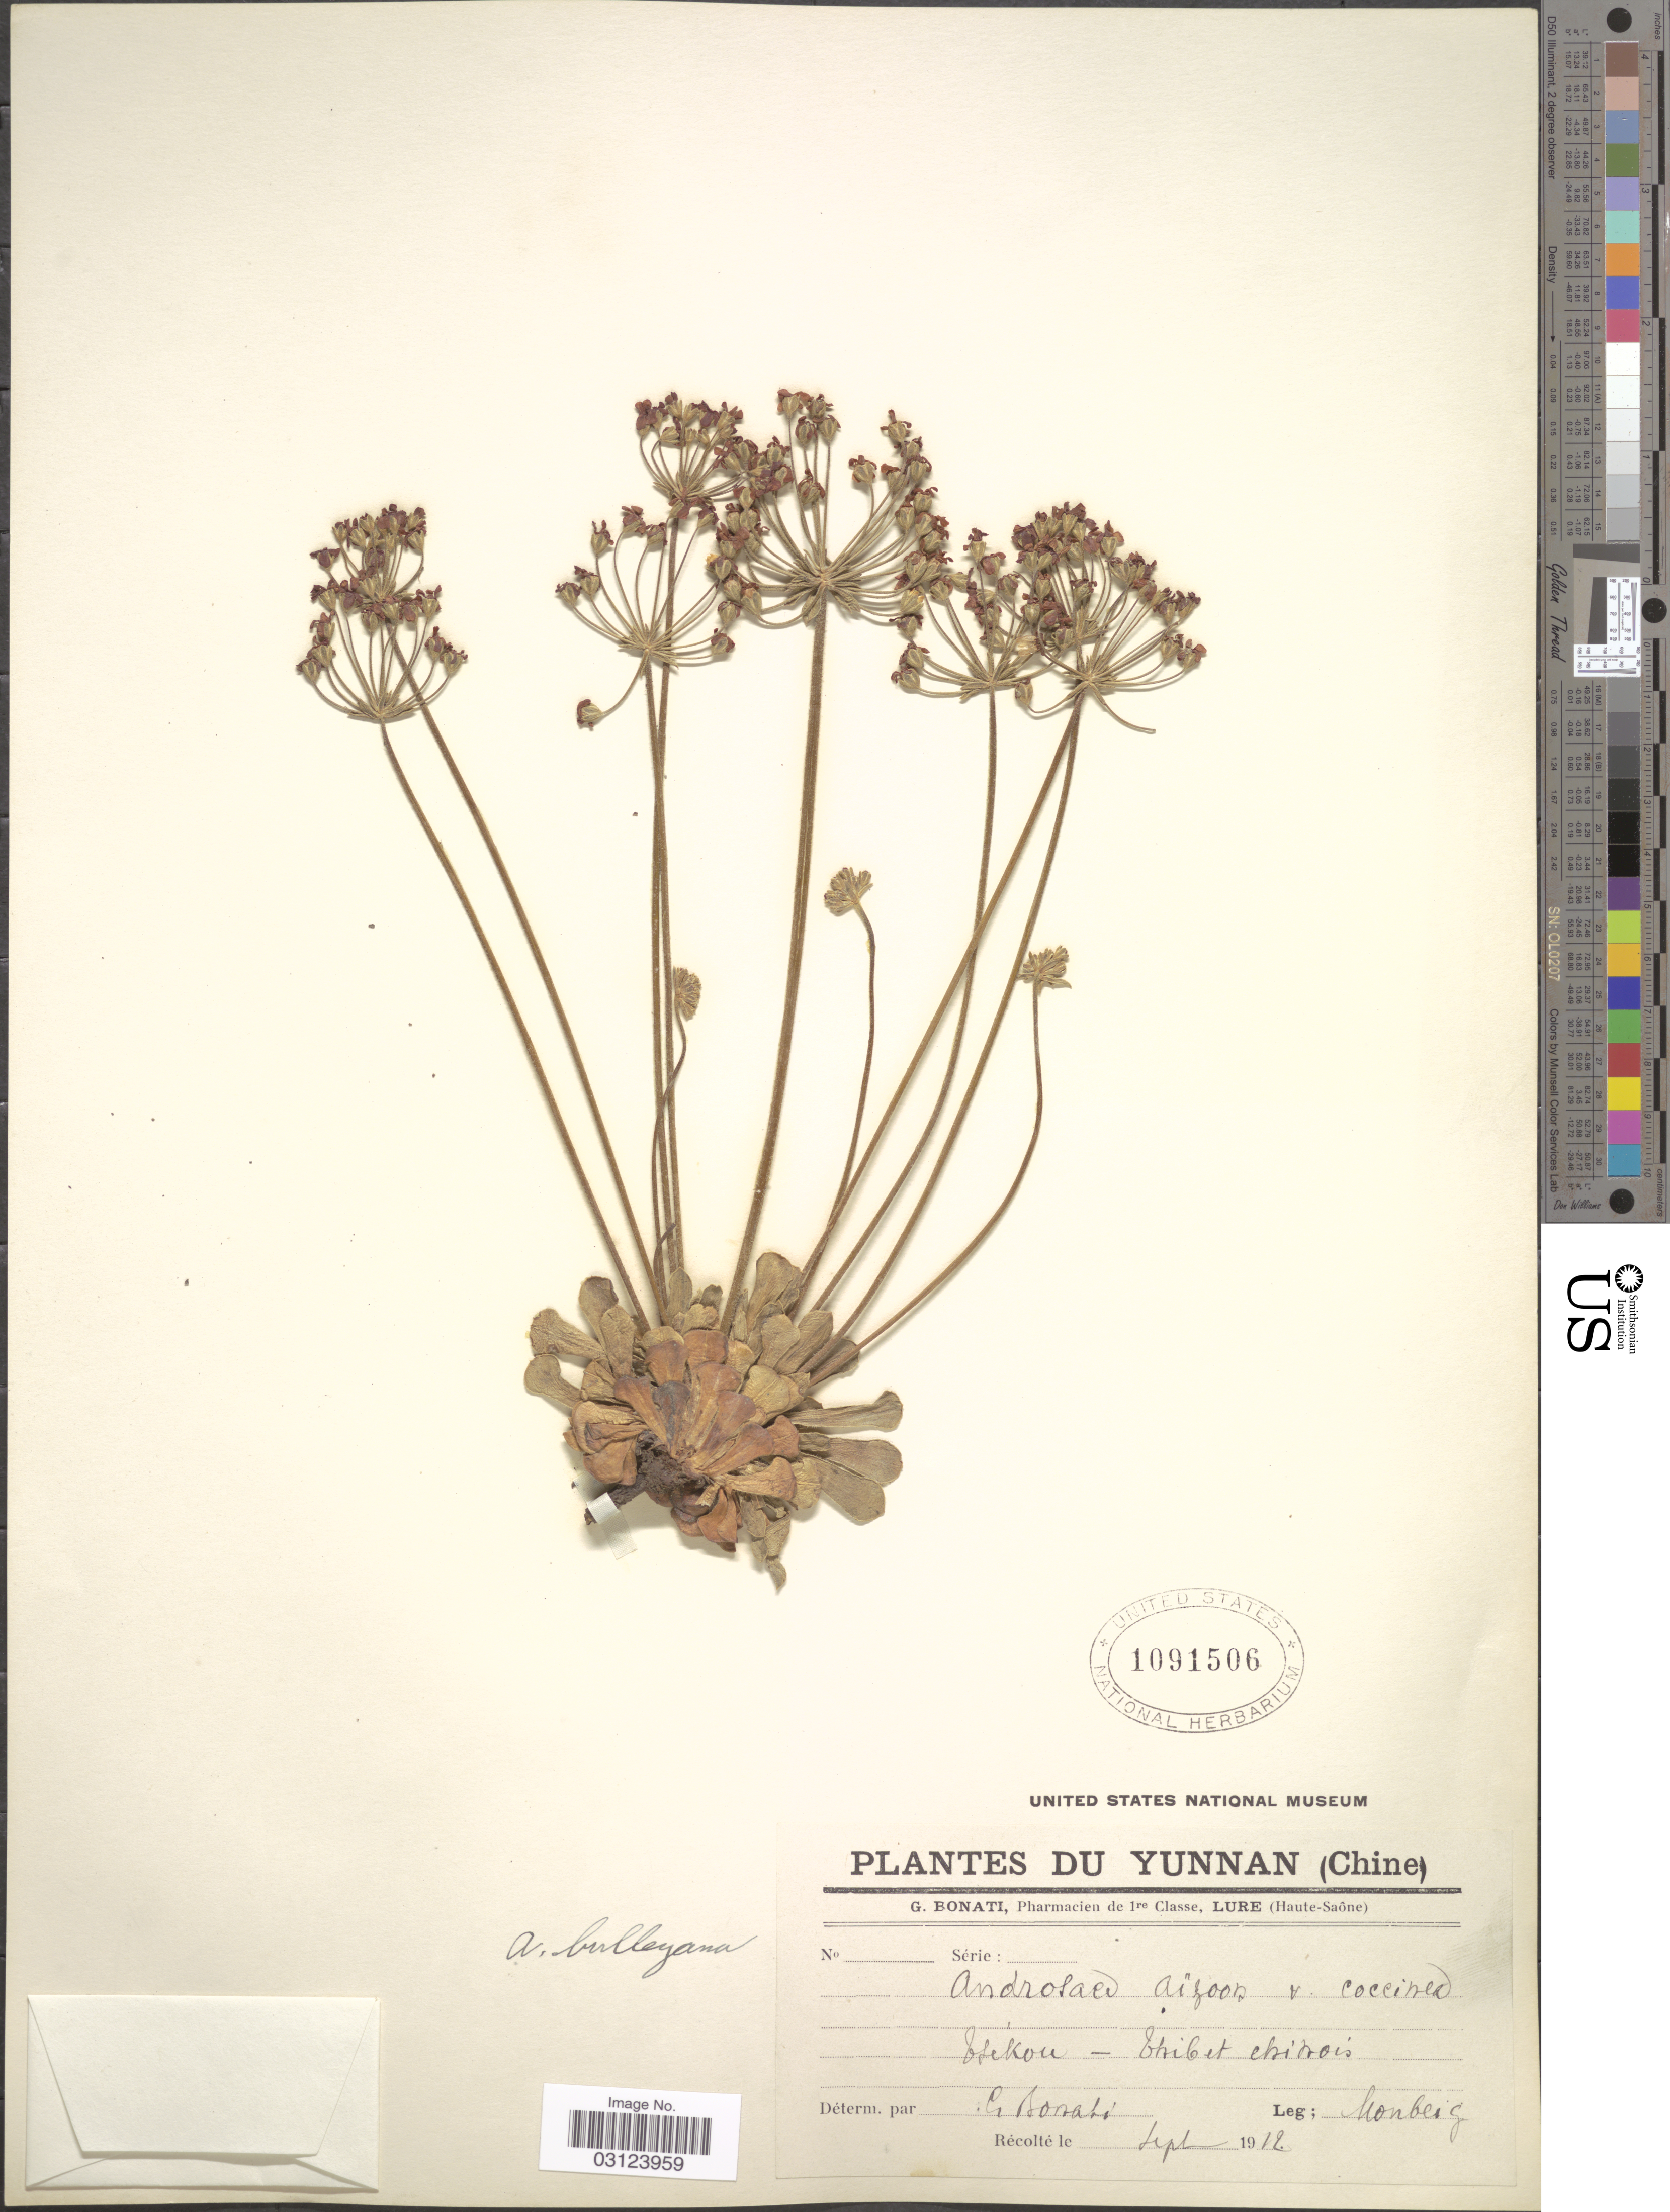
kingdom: Plantae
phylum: Tracheophyta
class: Magnoliopsida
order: Ericales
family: Primulaceae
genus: Androsace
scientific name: Androsace bulleyana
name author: Forrest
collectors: -- Monbeig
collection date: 1912-09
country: China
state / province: Yunnan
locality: Tsekou - Thibet chinois.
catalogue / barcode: US 1091506